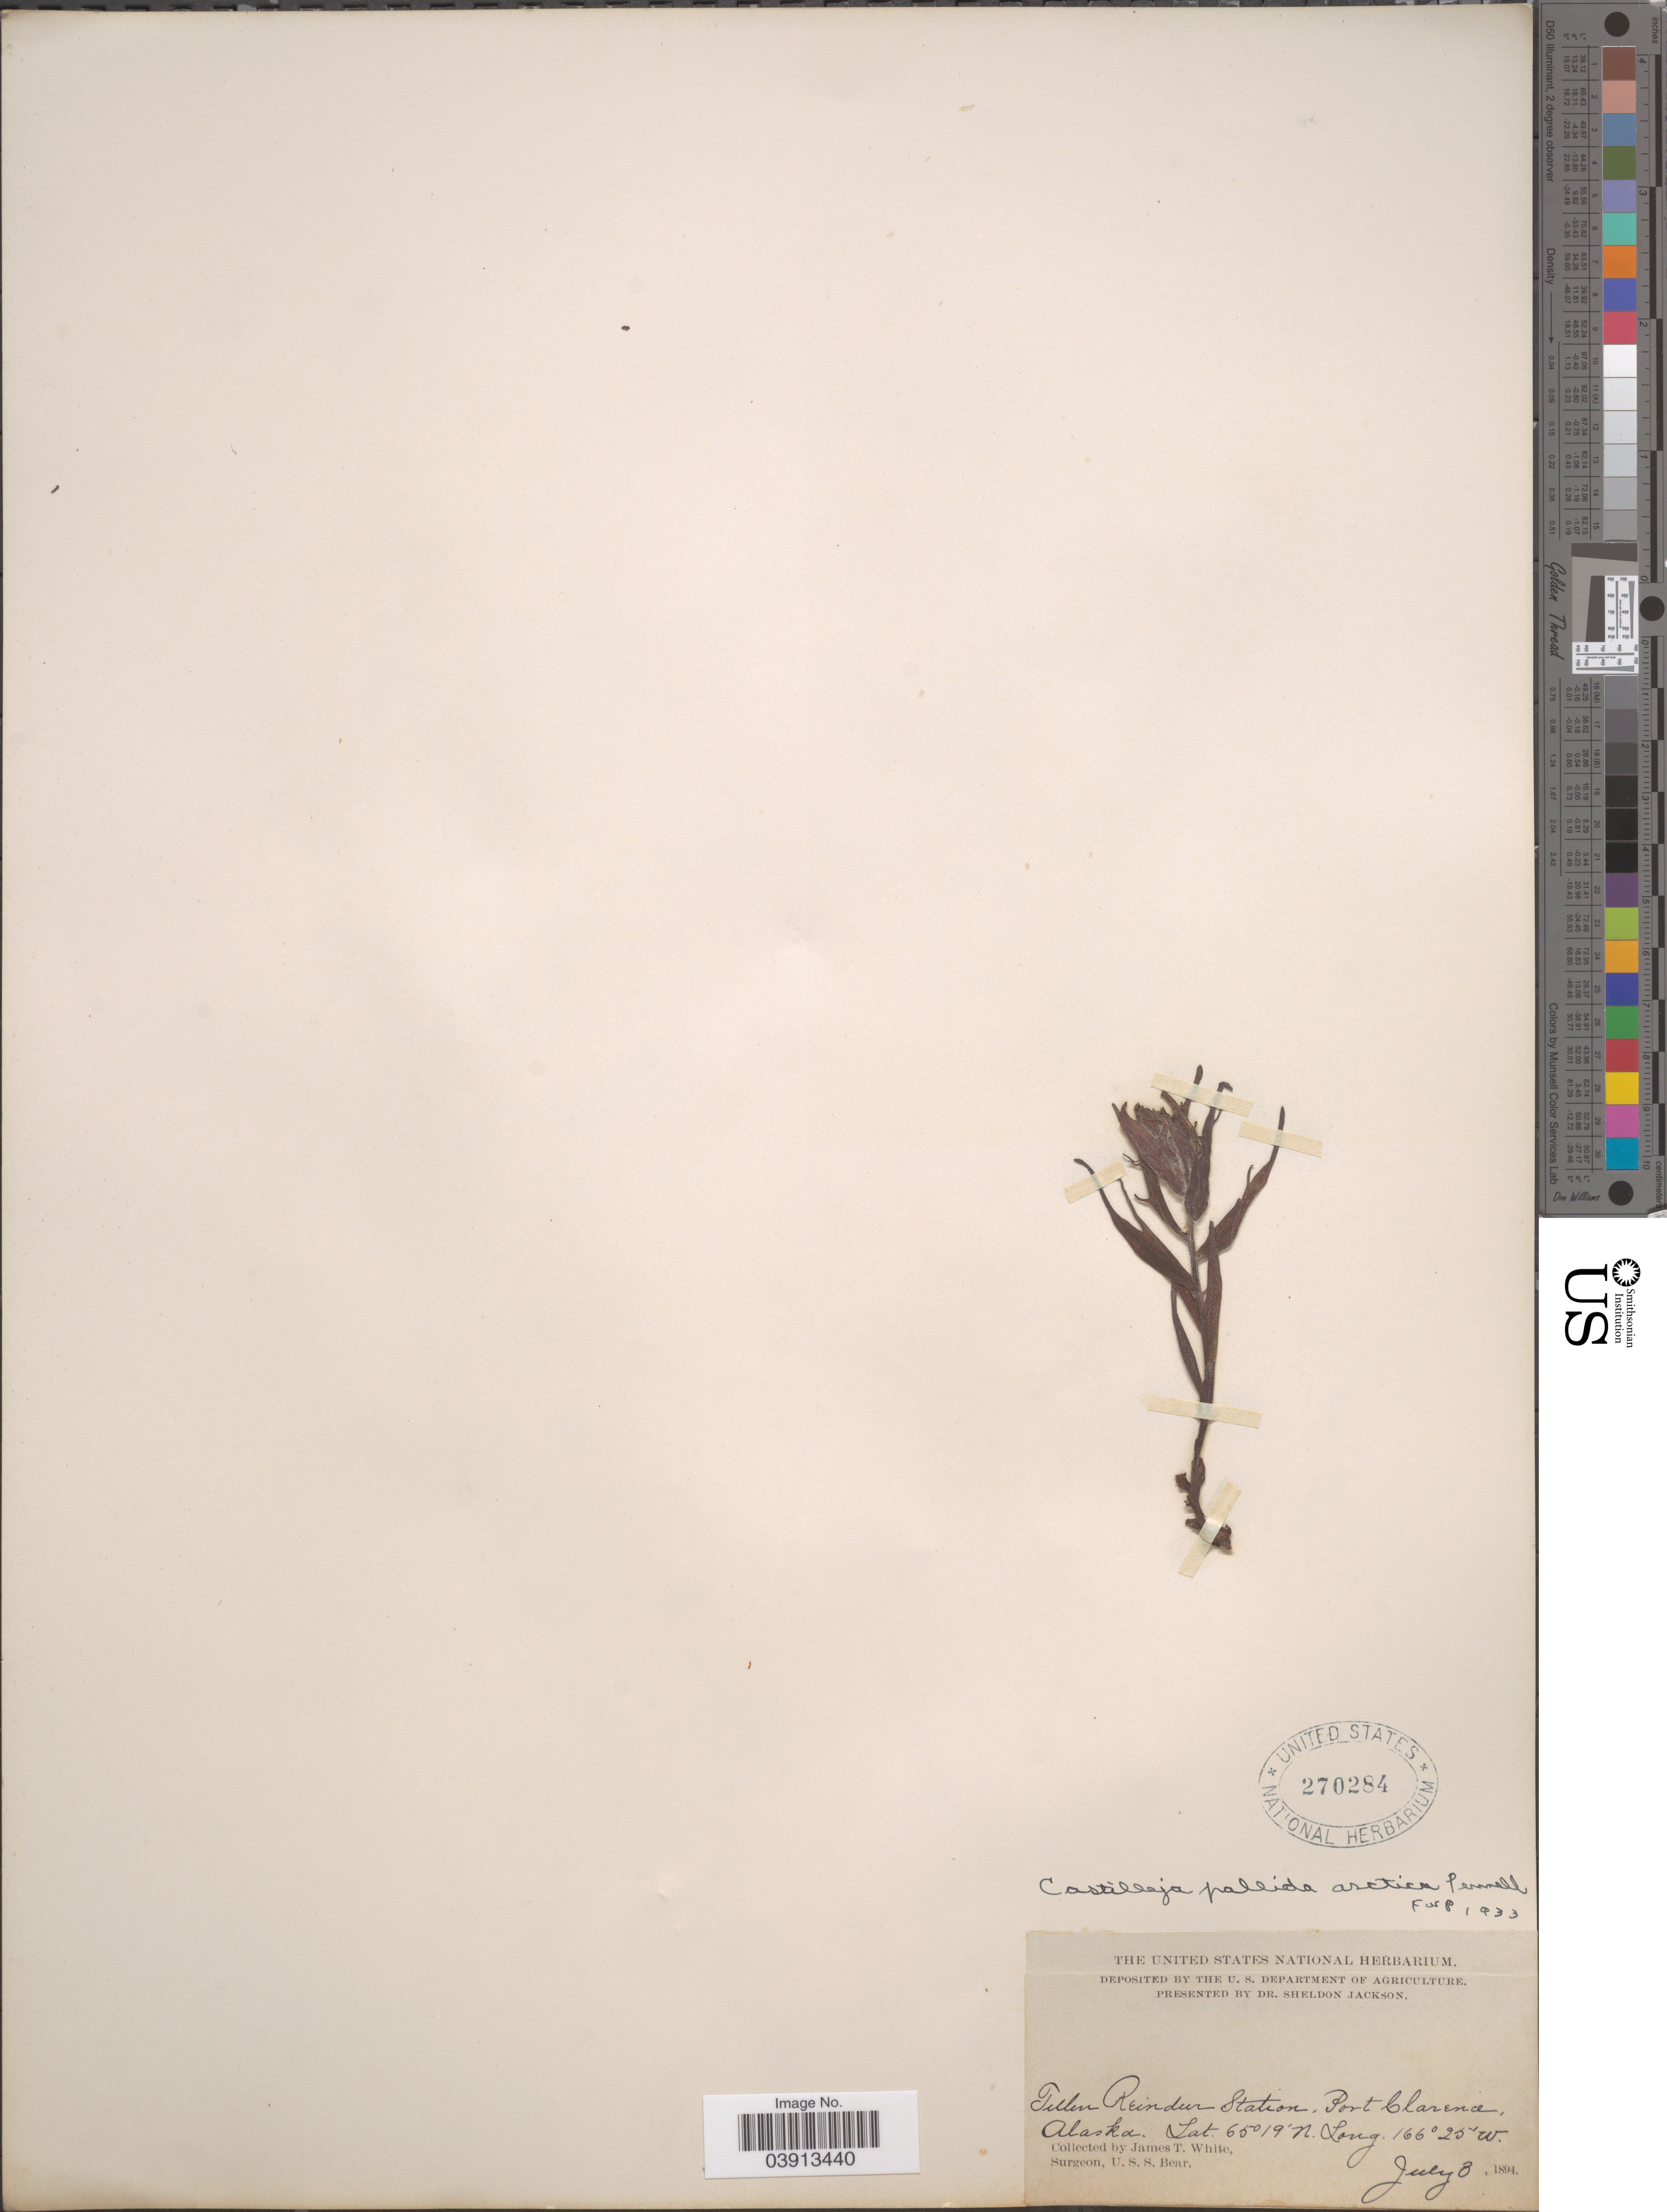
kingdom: Plantae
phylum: Tracheophyta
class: Magnoliopsida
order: Lamiales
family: Orobanchaceae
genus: Castilleja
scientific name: Castilleja pallida var. elegans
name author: (Malte) Pennell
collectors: J. T. White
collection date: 1894-07-03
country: United States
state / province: Alaska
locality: Teller Reindeer Station, Port Clarence.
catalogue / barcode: US 270284